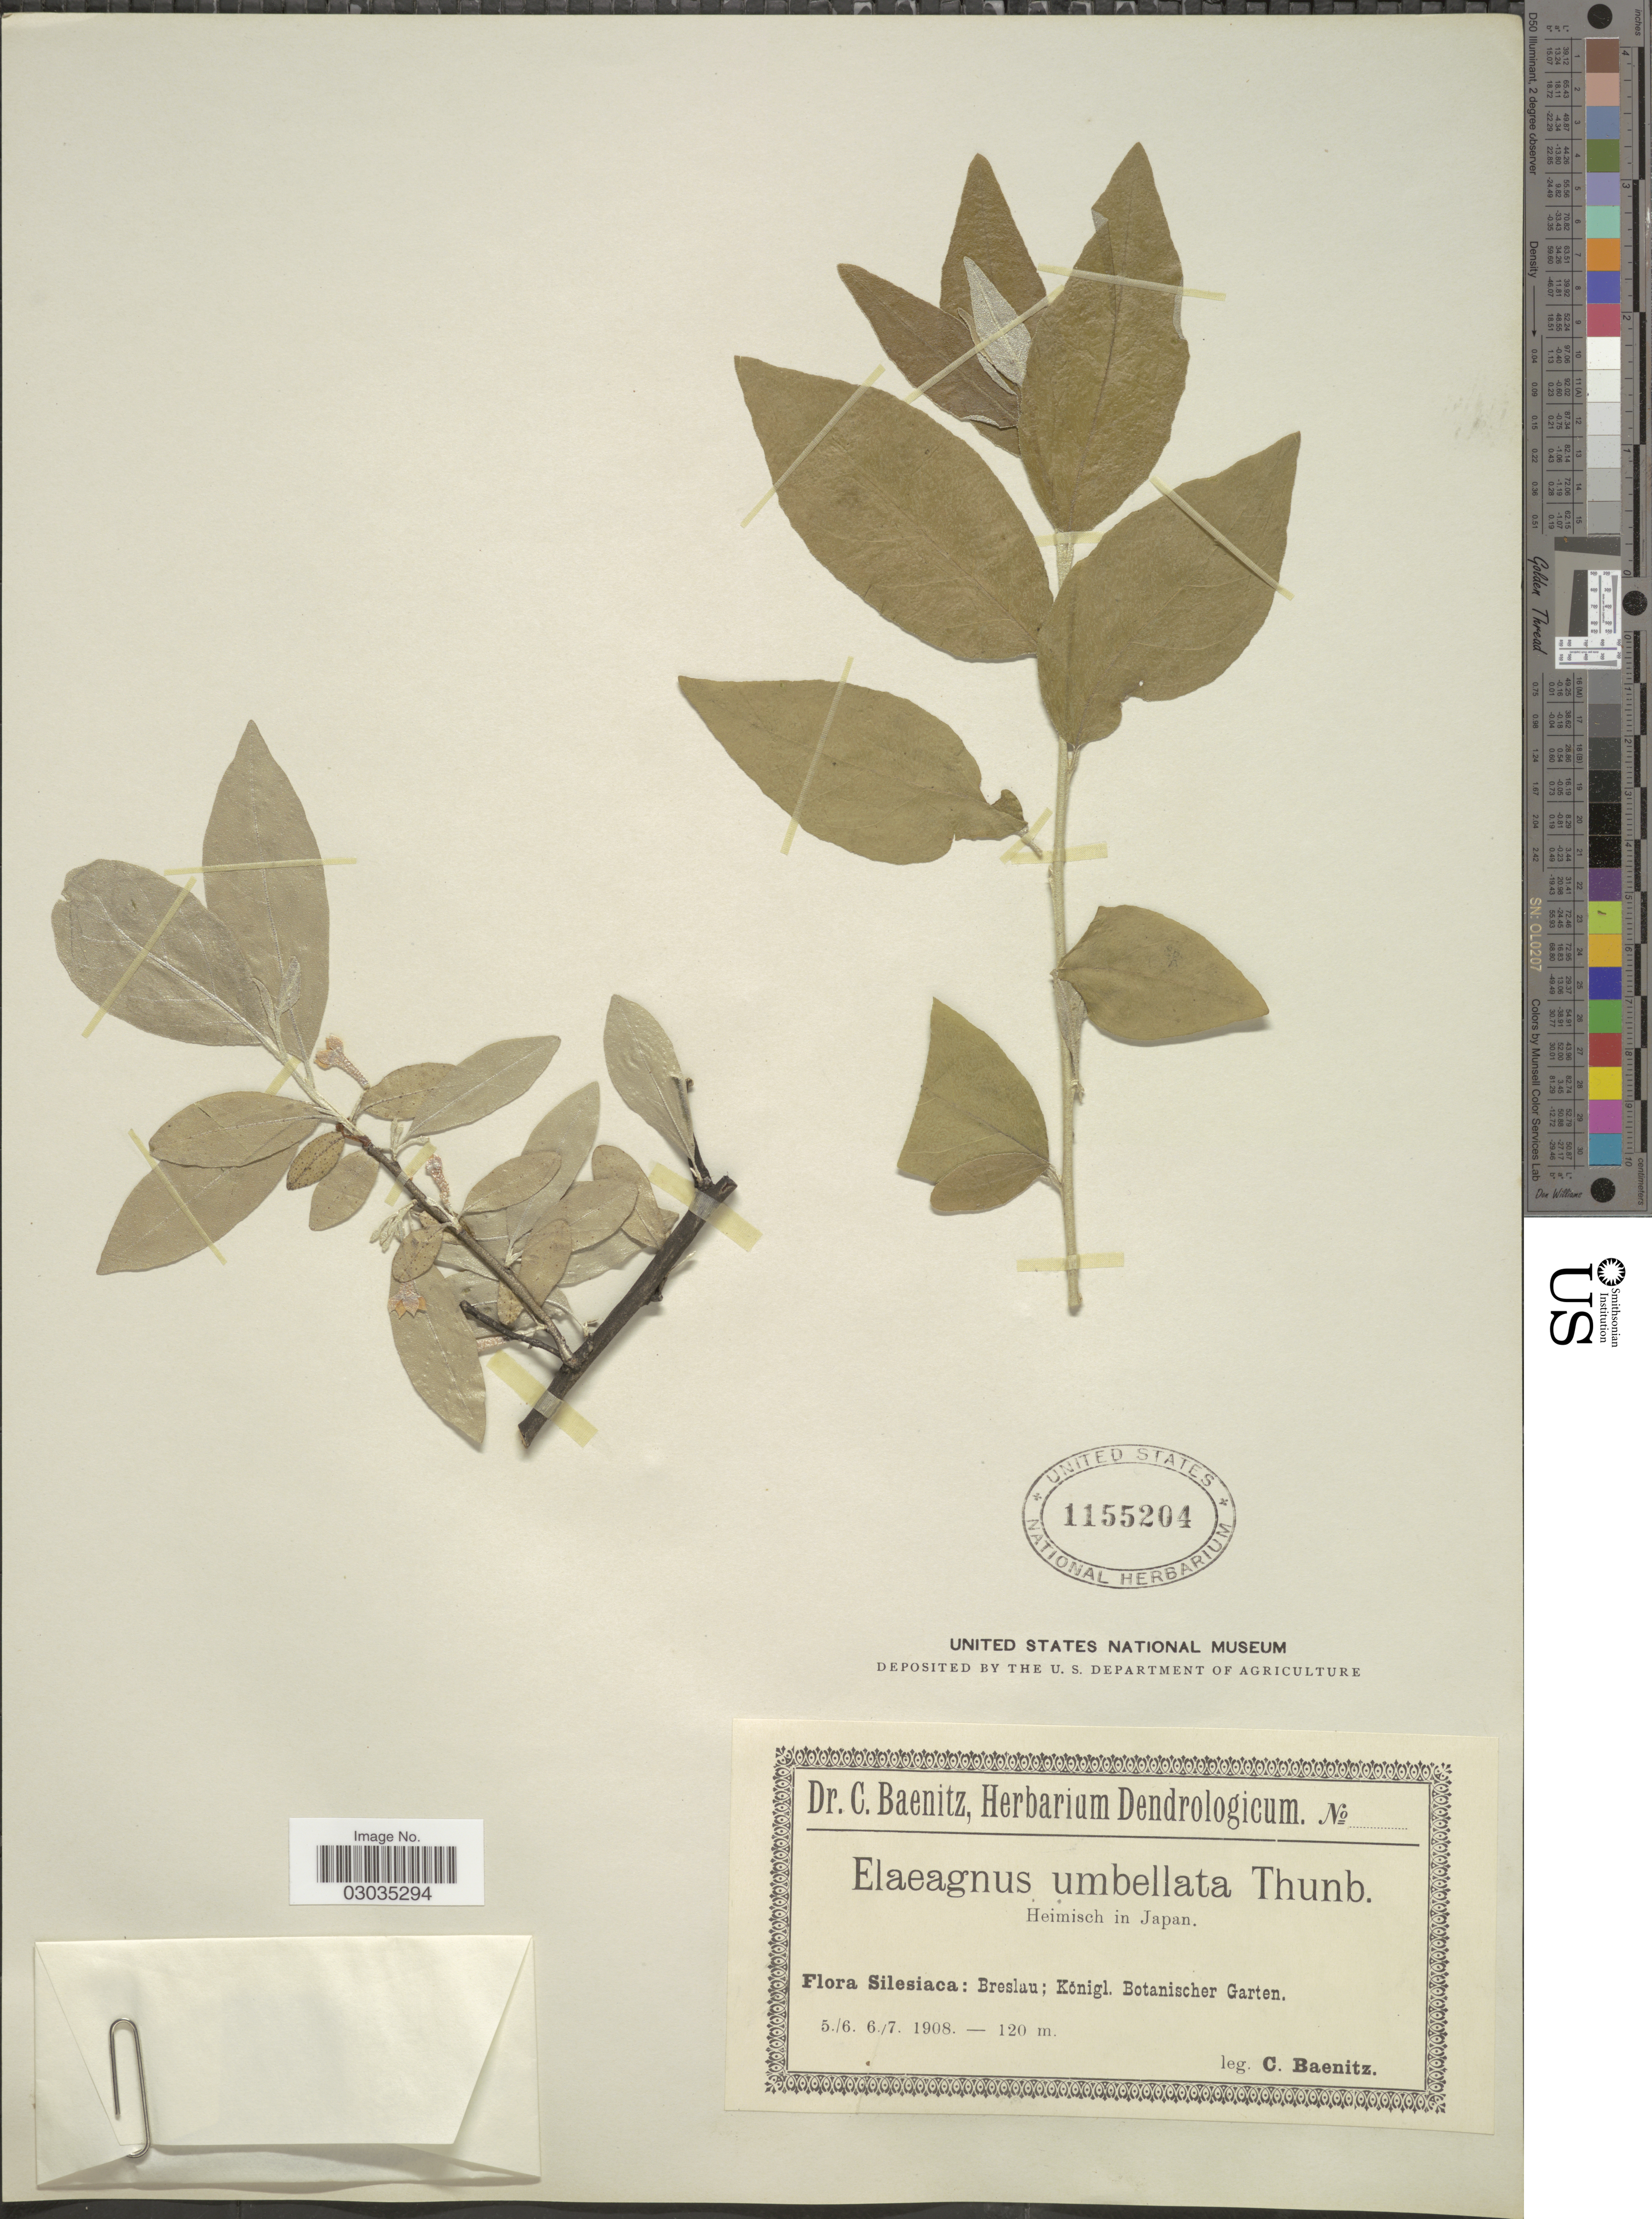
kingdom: Plantae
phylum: Tracheophyta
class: Magnoliopsida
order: Rosales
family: Elaeagnaceae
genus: Elaeagnus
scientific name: Elaeagnus umbellata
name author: Thunb.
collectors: C. G. Baenitz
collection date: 1908-06-05/1908-07-06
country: Poland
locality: Silesiaca: Breslau; Konigl. Botanischer Garten.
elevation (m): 120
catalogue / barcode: US 1155204